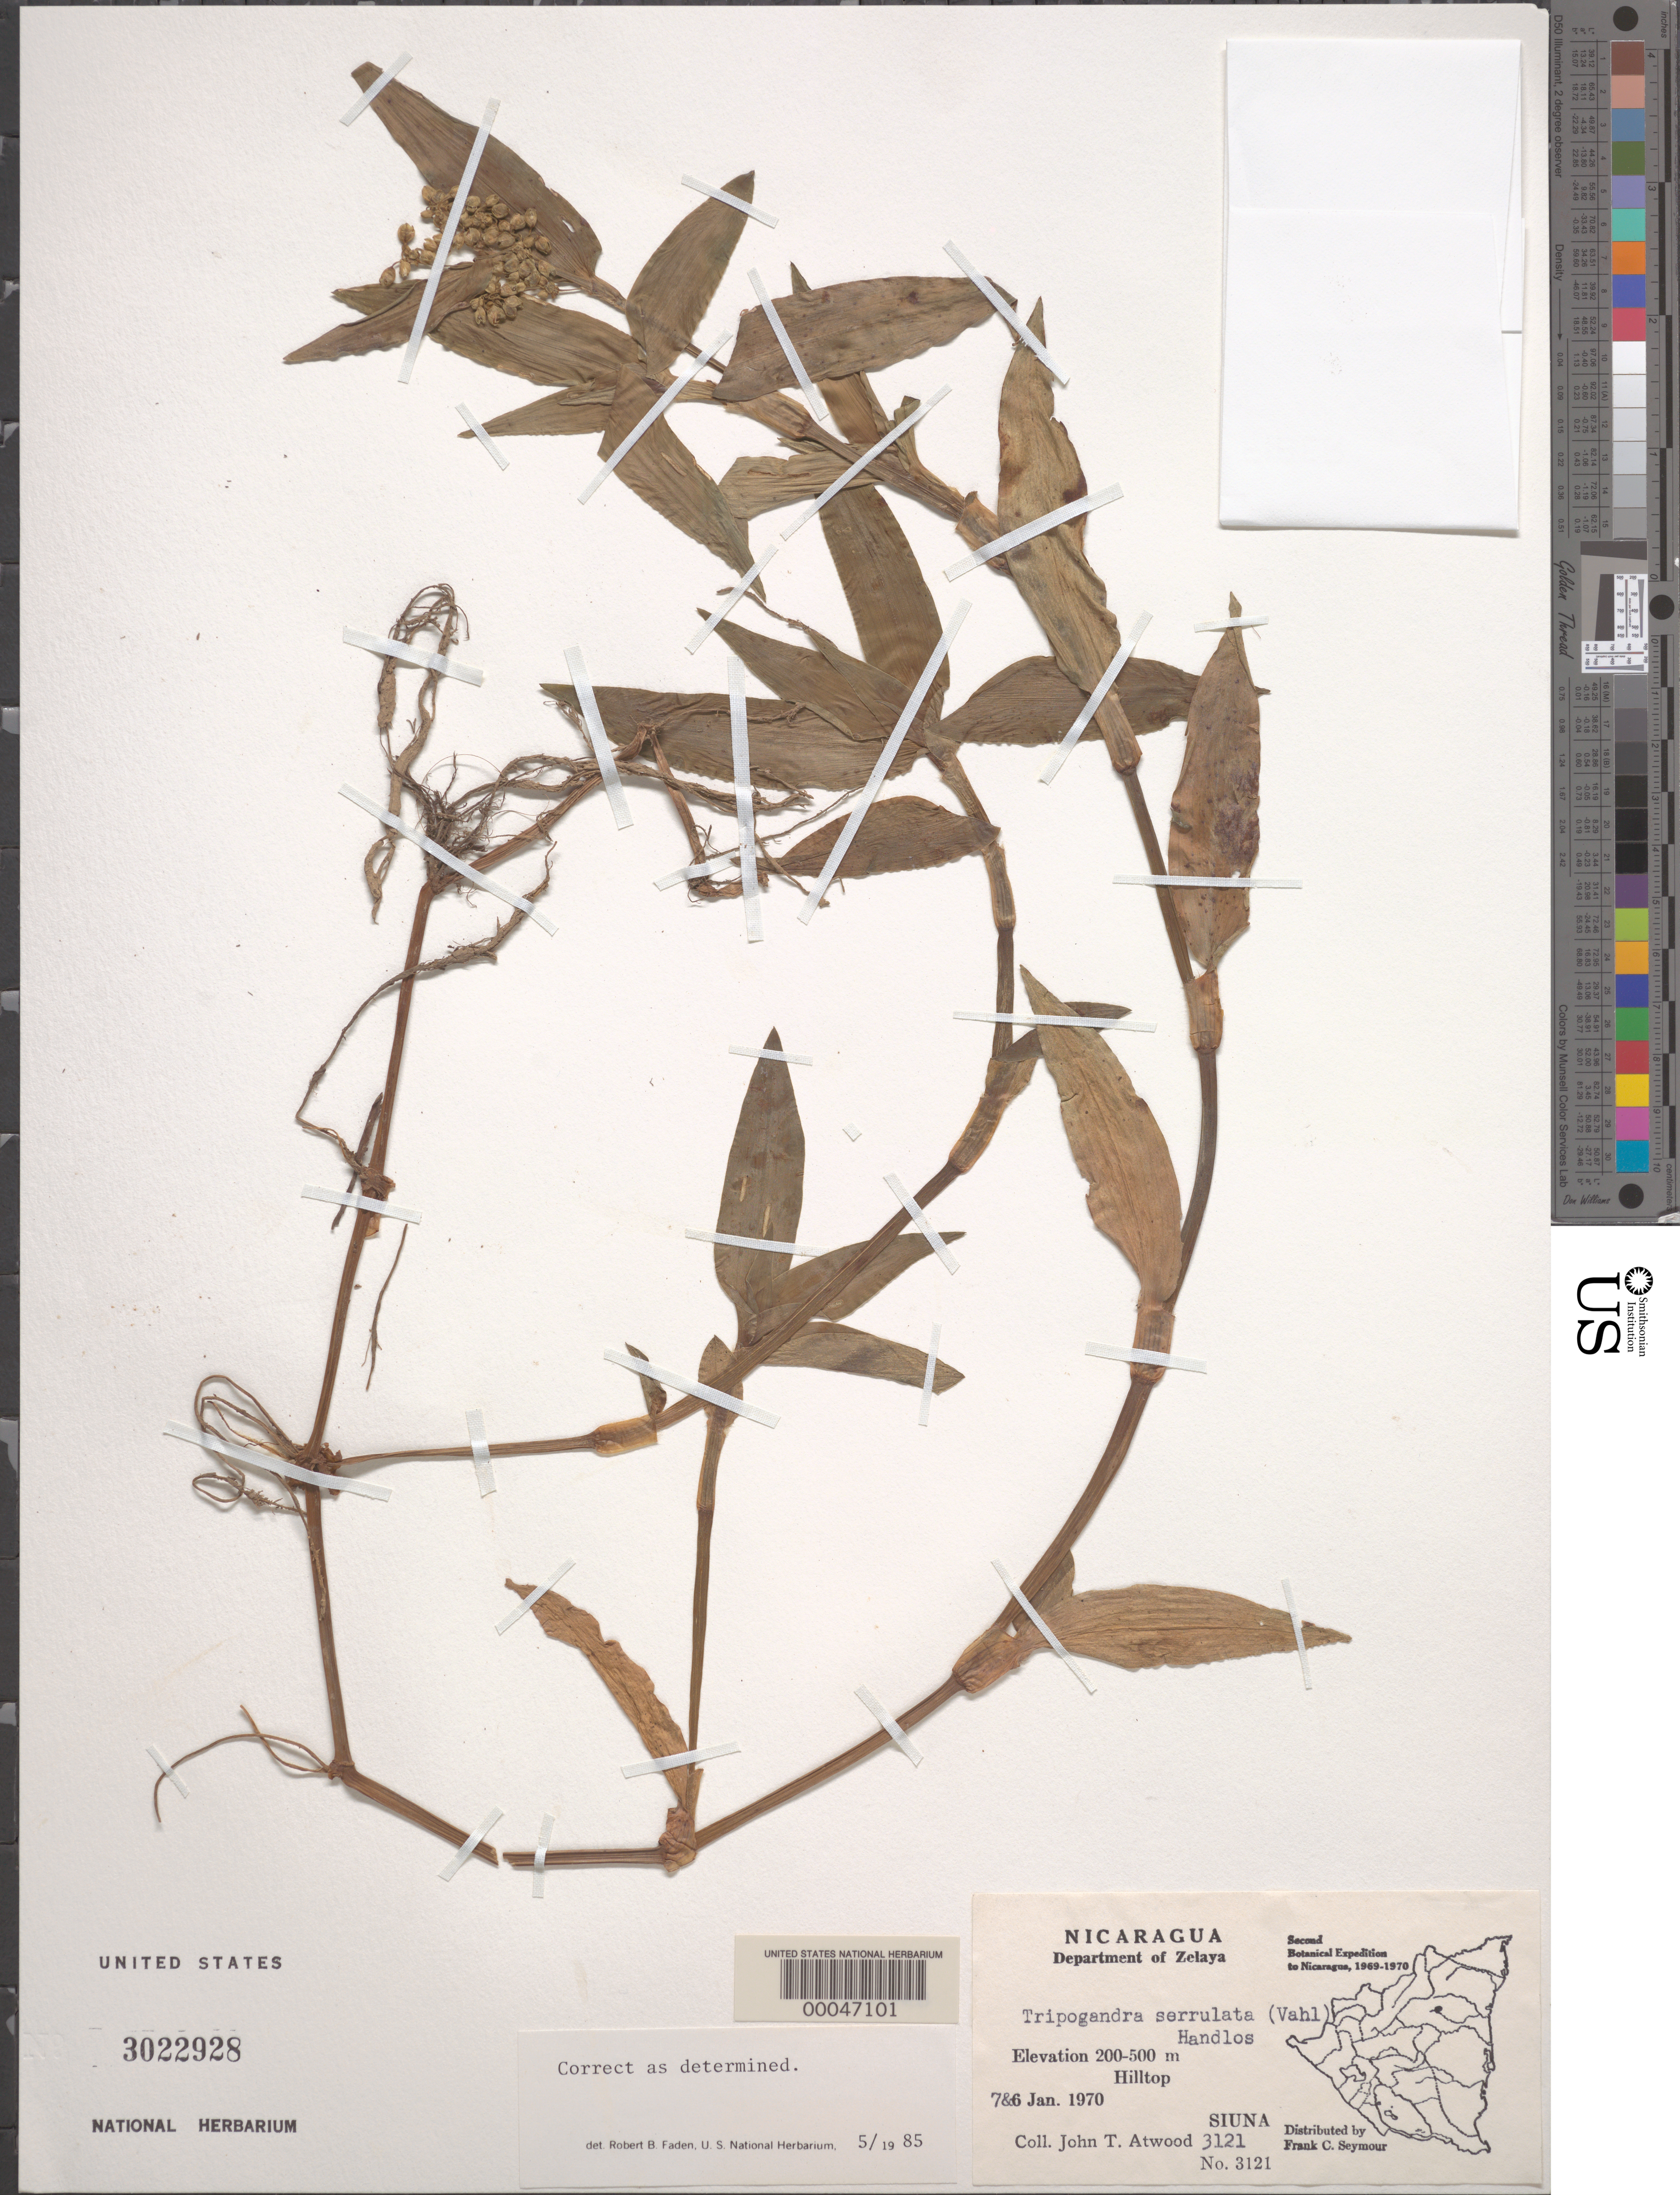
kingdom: Plantae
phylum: Tracheophyta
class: Liliopsida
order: Commelinales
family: Commelinaceae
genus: Tripogandra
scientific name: Tripogandra serrulata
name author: (Vahl) Handlos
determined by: Faden, Robert B., (US), Smithsonian Institution - National Museum of Natural History (UNITED STATES)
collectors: J. T. Atwood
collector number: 3121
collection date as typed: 06 Jan 1970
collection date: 1970-01-06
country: Nicaragua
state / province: Atlántico Norte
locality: Siuna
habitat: Hilltop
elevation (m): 200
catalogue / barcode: US 3022928